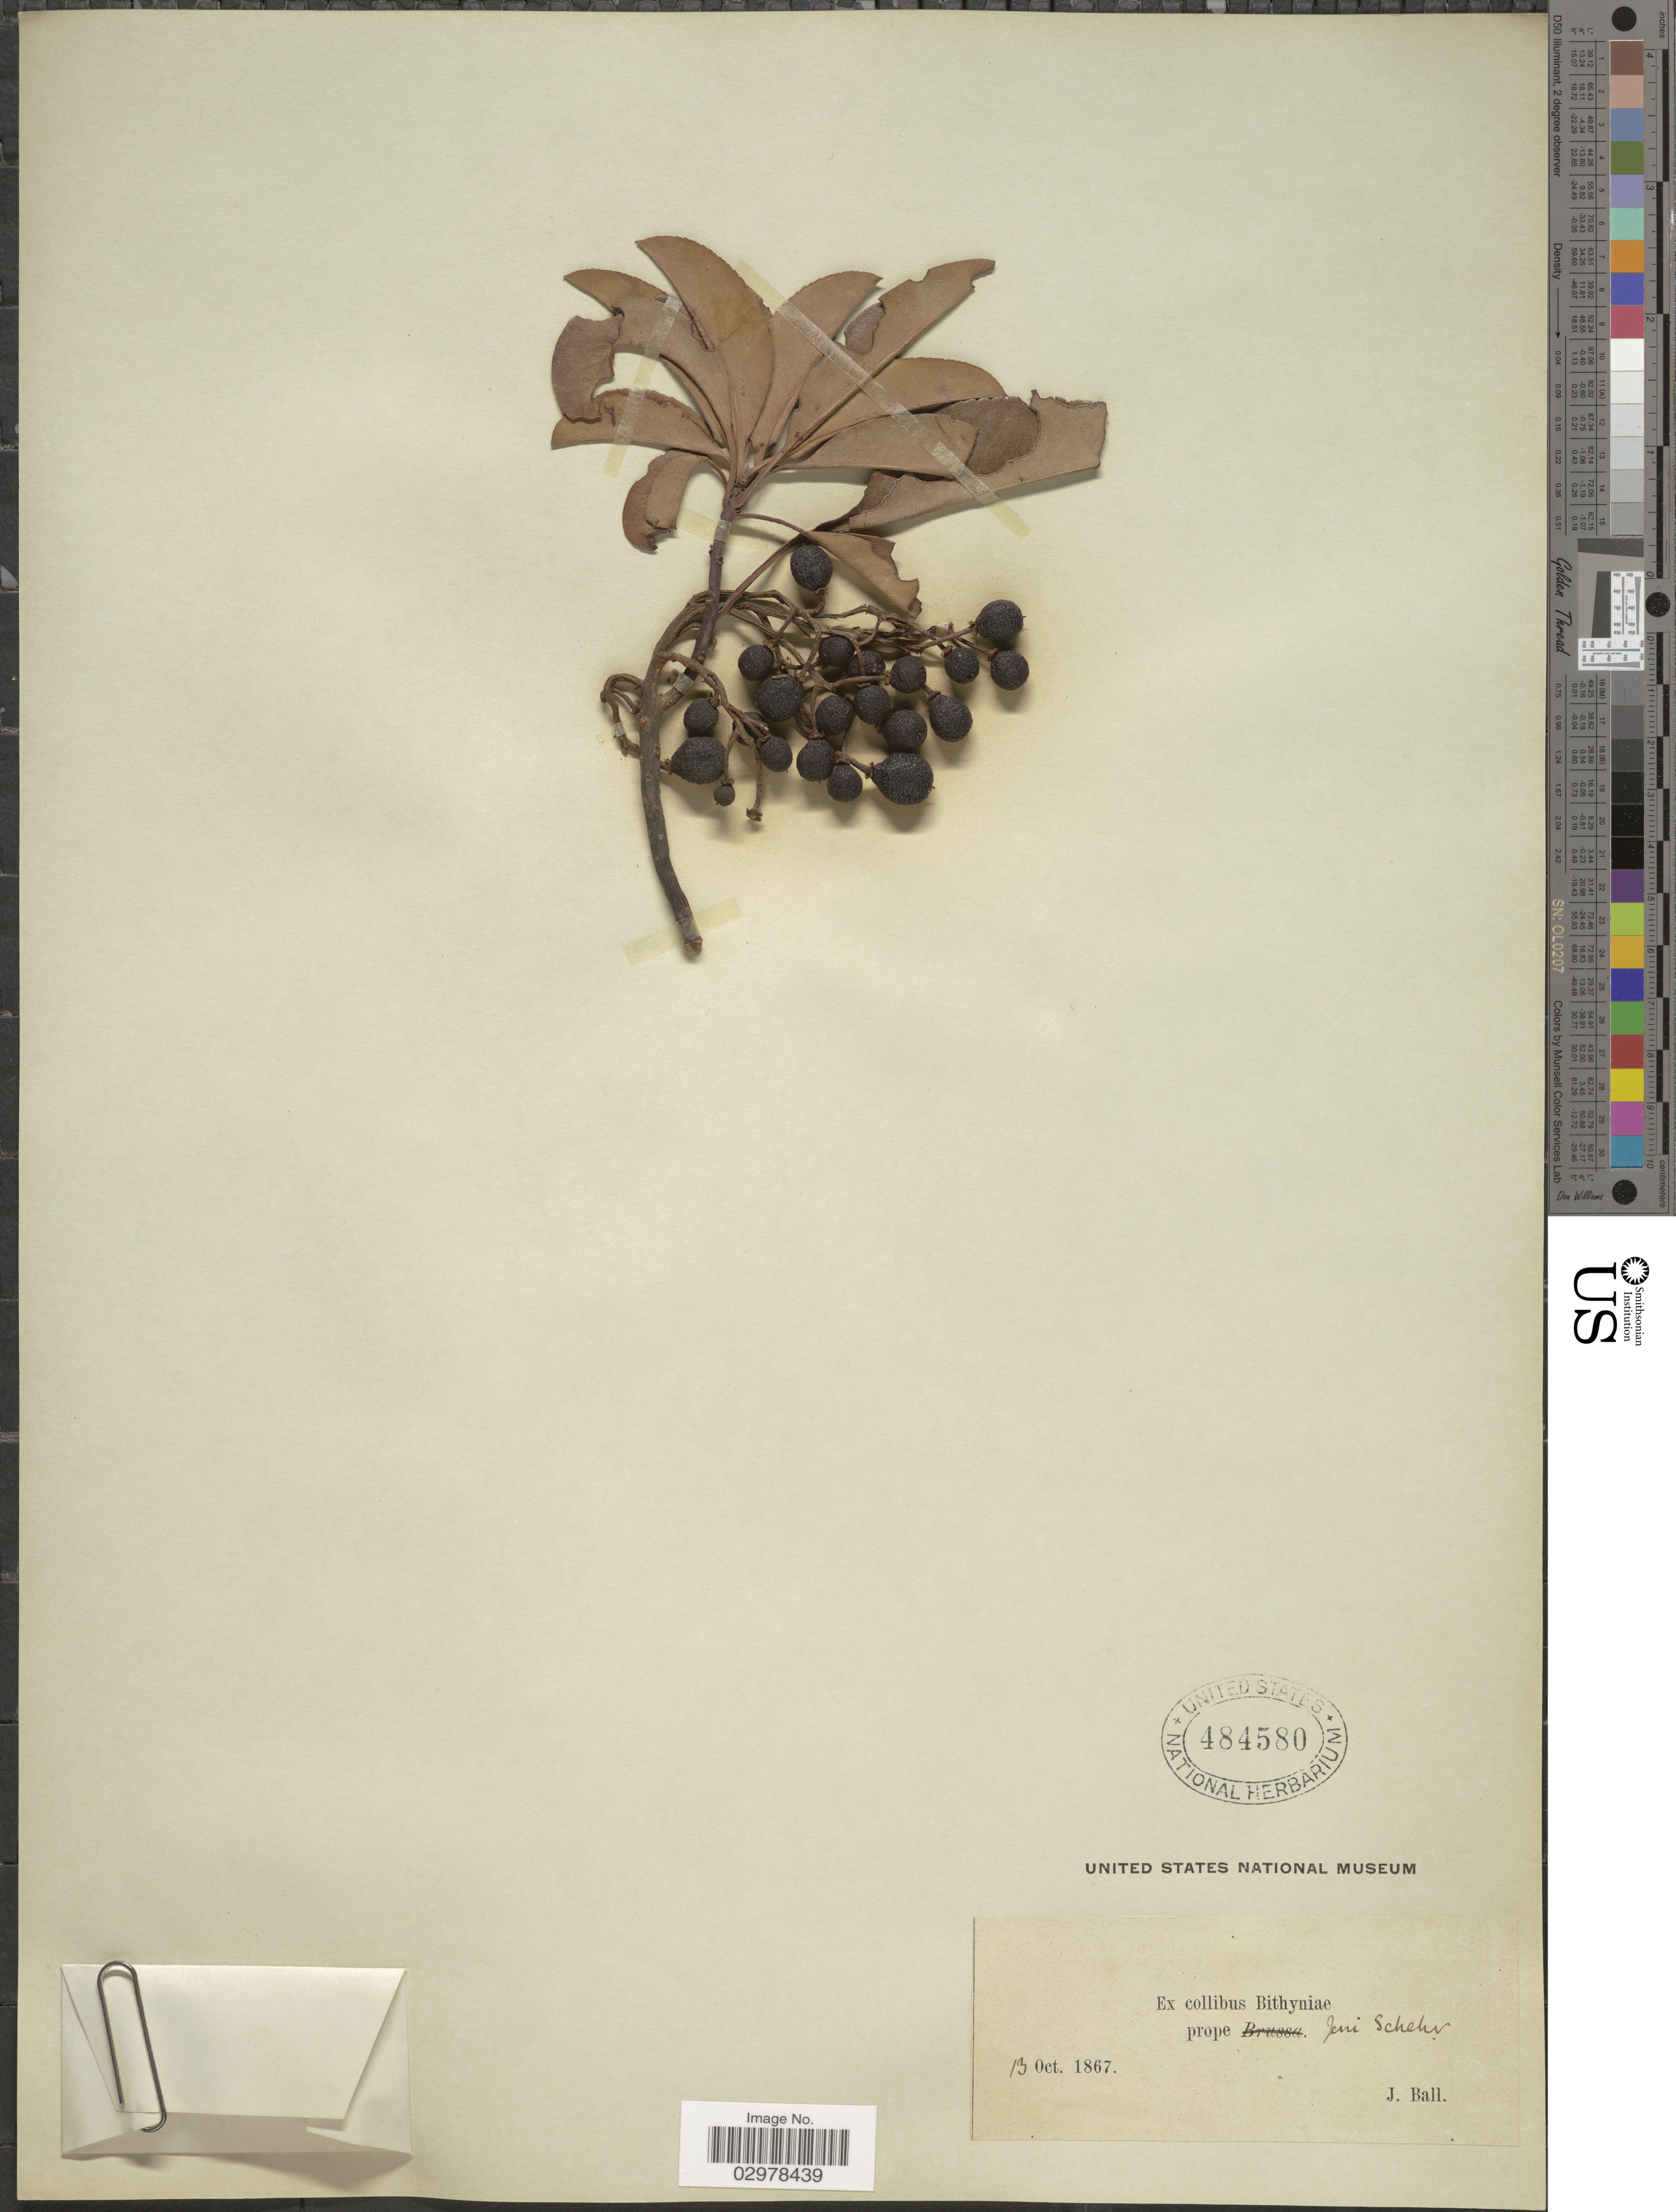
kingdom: Plantae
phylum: Tracheophyta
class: Magnoliopsida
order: Ericales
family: Ericaceae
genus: Arbutus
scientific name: Arbutus andrachne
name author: L.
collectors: J. Ball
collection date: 1867-10-13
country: Turkey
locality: Ex collibus Bithyniae prope Jeni Schehr.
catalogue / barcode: US 484580